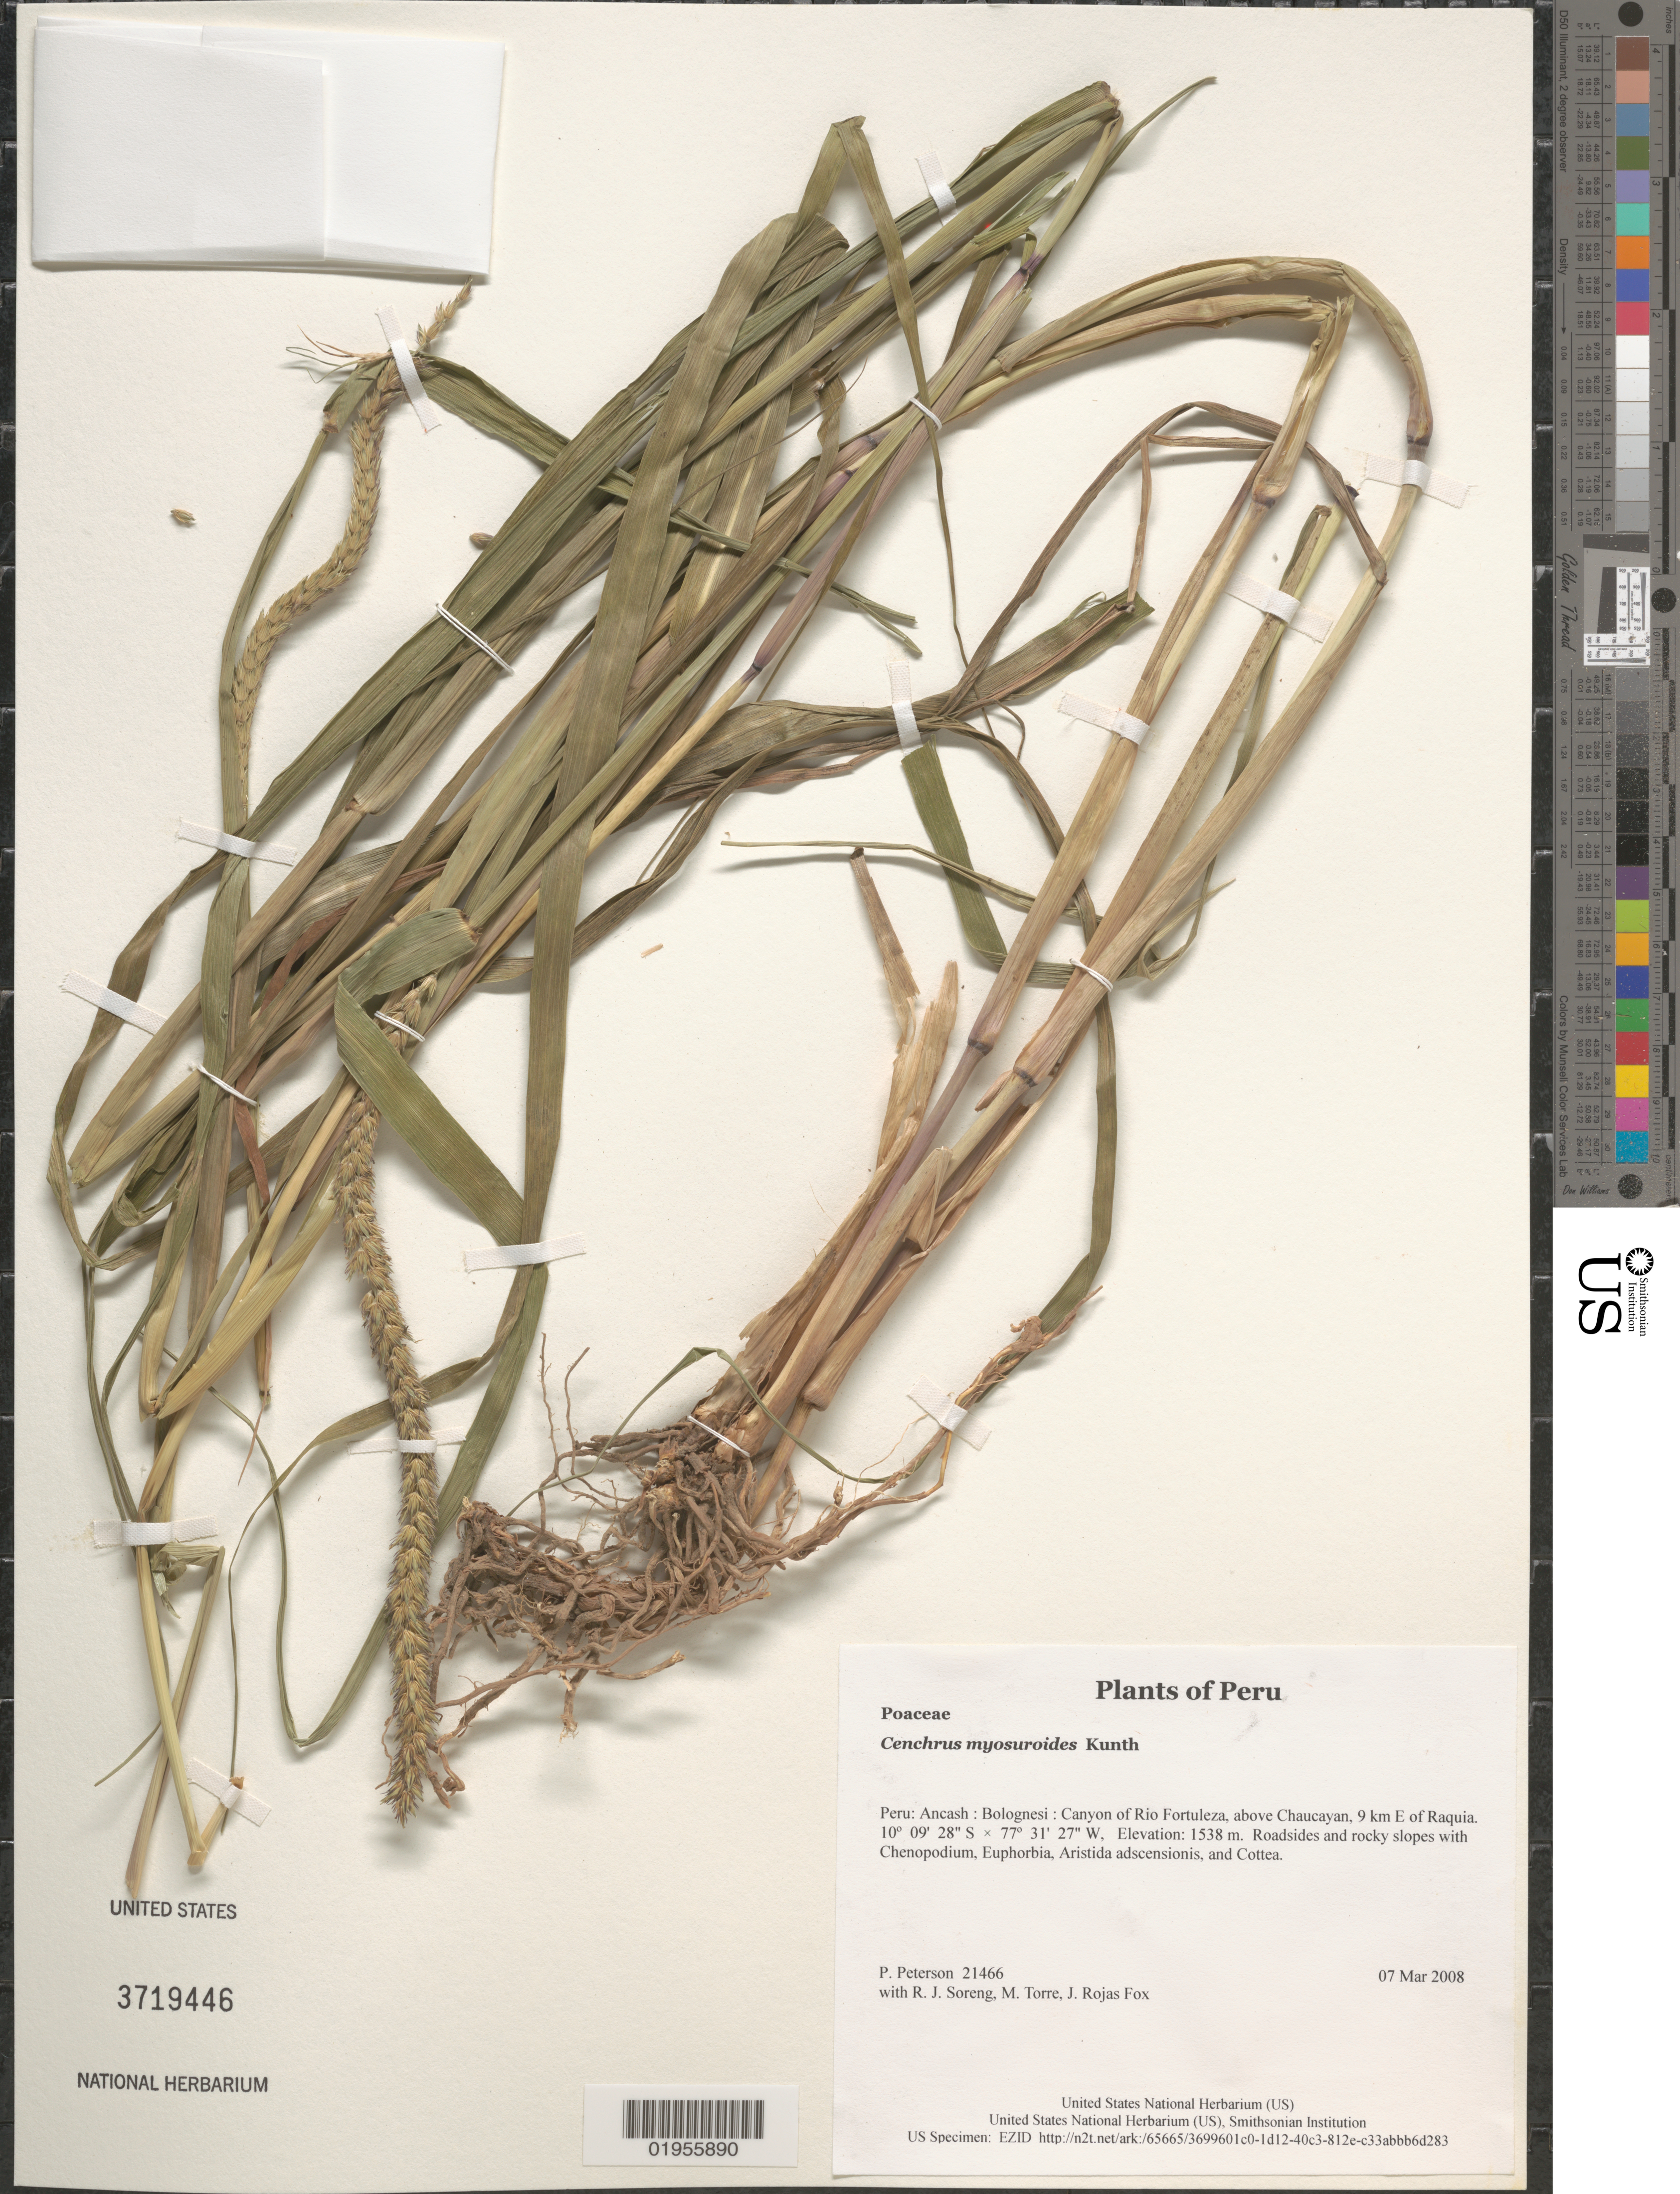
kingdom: Plantae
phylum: Tracheophyta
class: Liliopsida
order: Poales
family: Poaceae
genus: Cenchrus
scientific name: Cenchrus myosuroides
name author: Kunth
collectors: P. M. Peterson, R. J. Soreng, M. Torre & J. Rojas Fox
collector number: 21466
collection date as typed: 07 Mar 2008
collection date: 2008-03-07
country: Peru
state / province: Ancash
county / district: Bolognesi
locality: Canyon of Rio Fortuleza, above Chaucayan, 9 km E of Raquia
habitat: Roadsides and rocky slopes with Chenopodium, Euphorbia, Aristida adscensionis, and Cottea.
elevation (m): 1538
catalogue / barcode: US 3719446